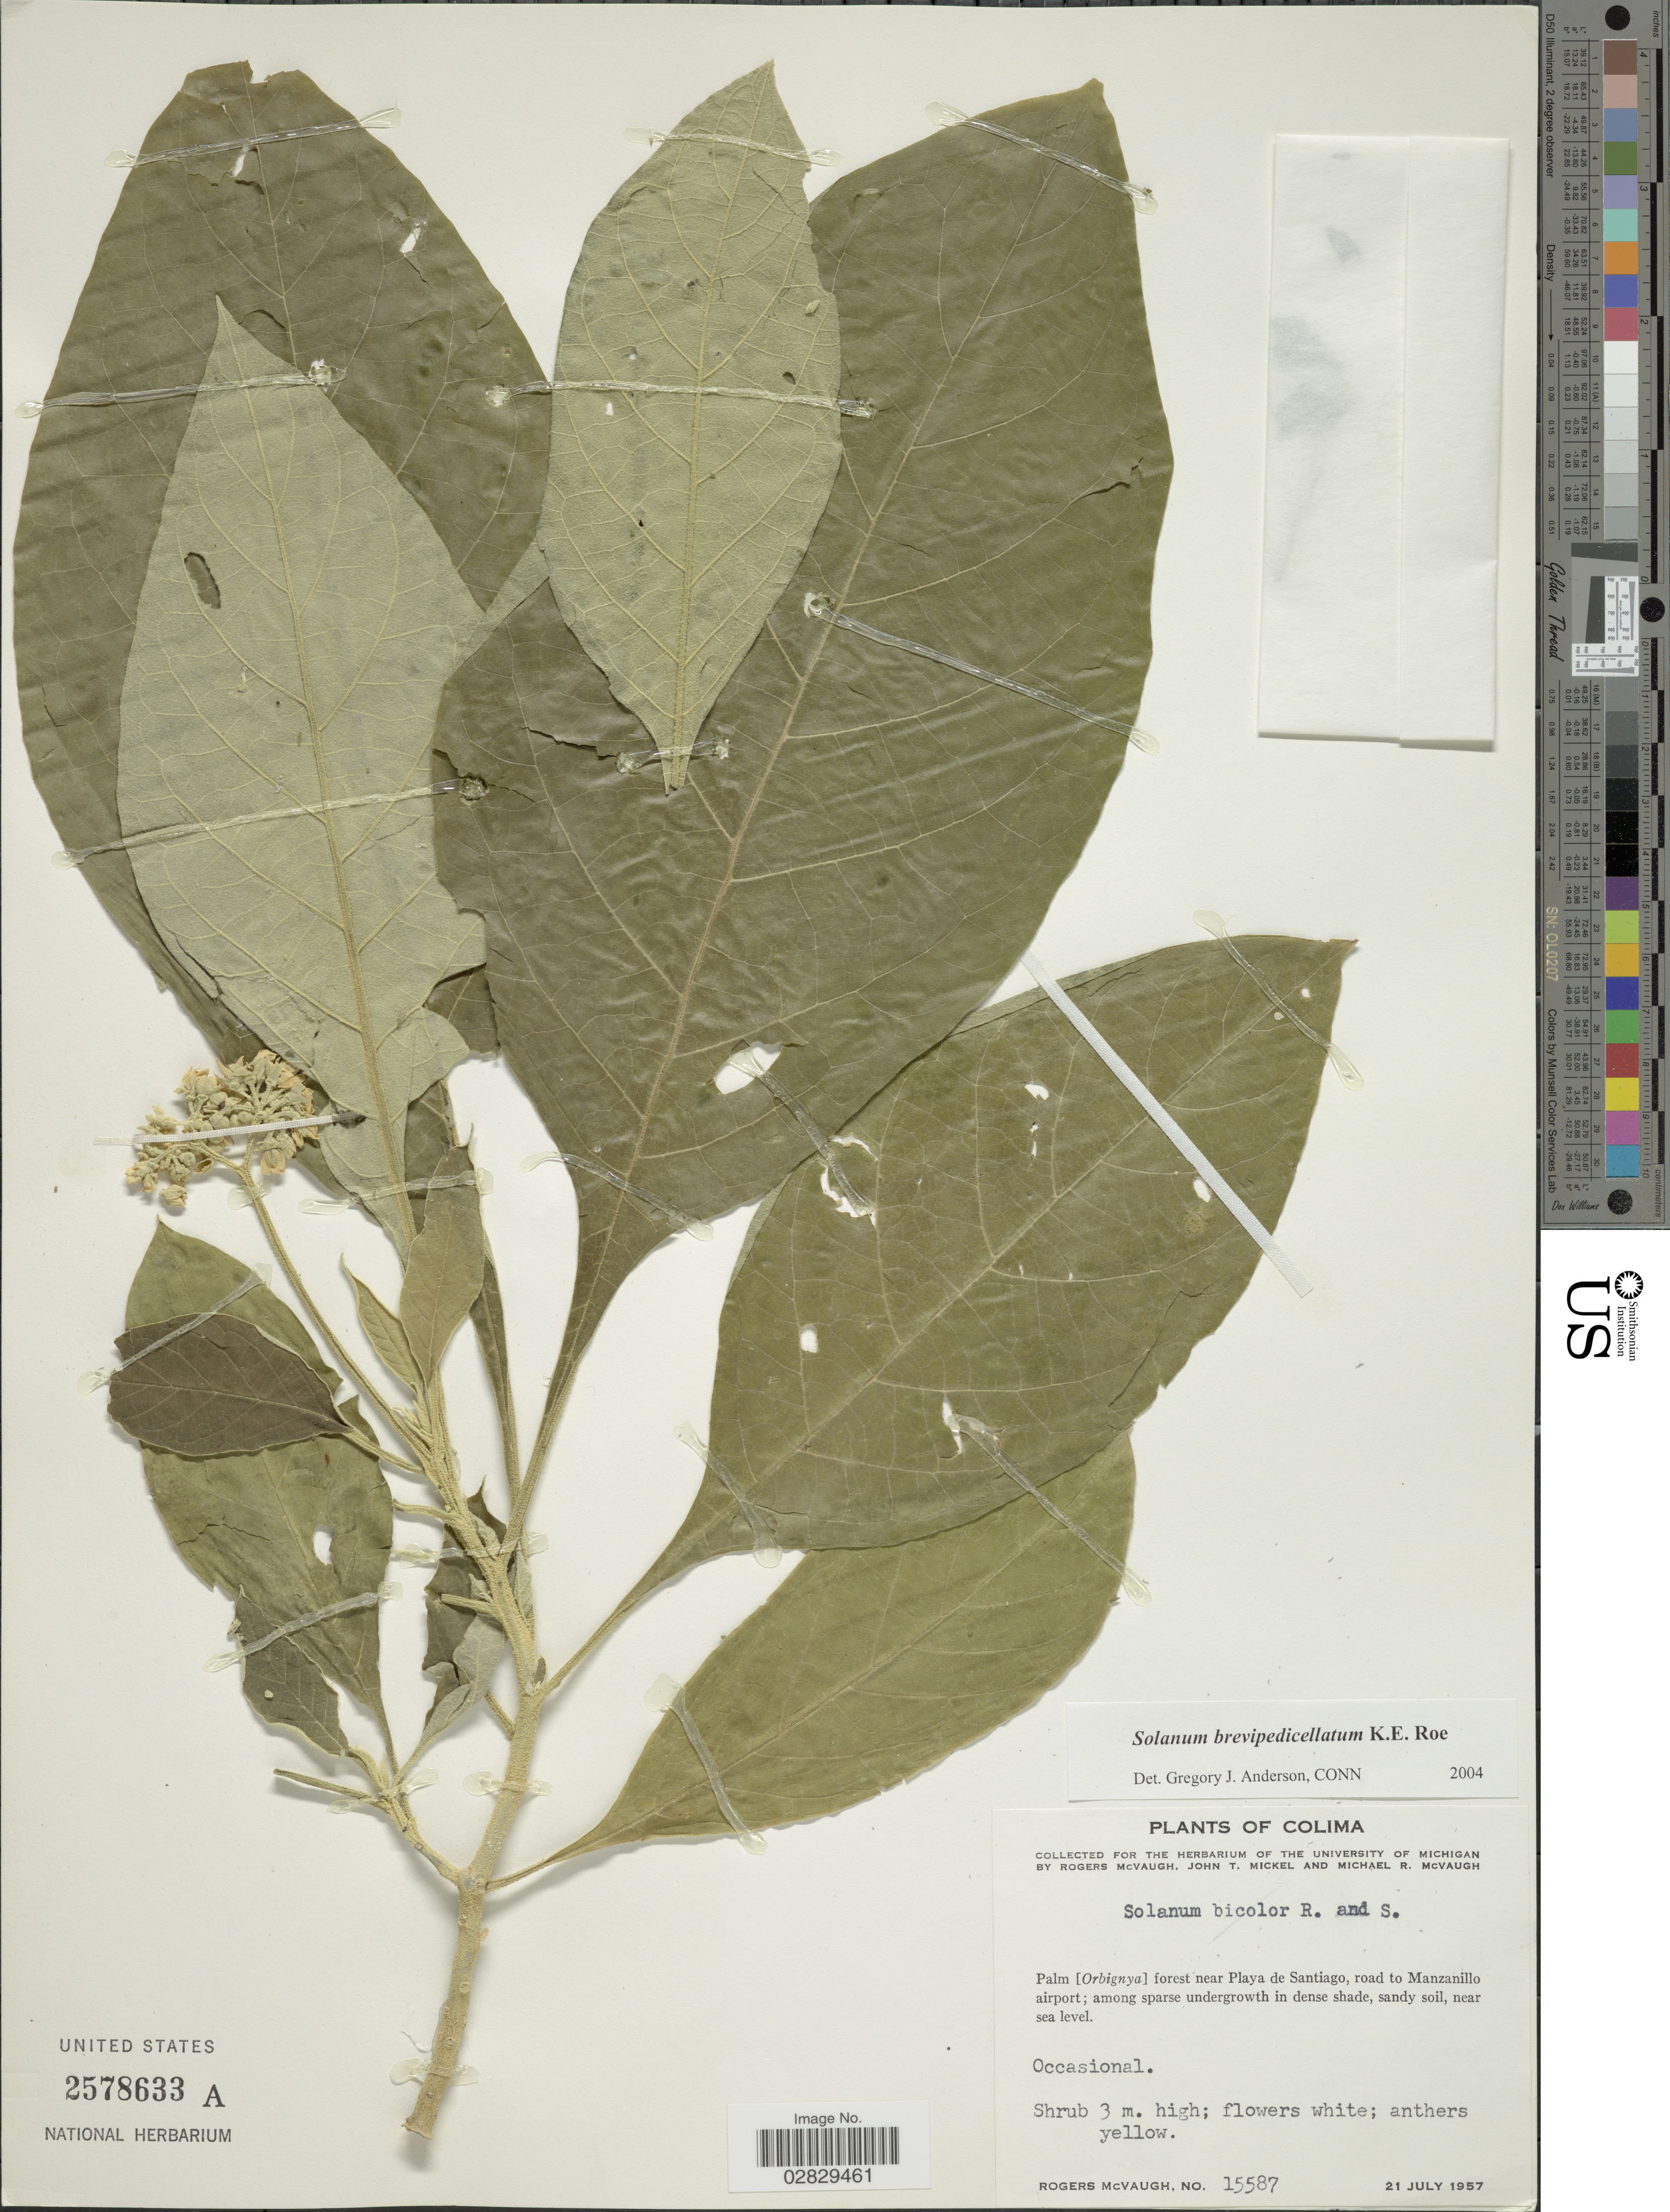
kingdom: Plantae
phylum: Tracheophyta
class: Magnoliopsida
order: Solanales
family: Solanaceae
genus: Solanum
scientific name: Solanum brevipedicellatum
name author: K.E. Roe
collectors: R. McVaugh, J. T. Mickel & M. R. McVaugh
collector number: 15587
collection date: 1957-07-21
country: Mexico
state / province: Colima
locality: Palm [Orbignya] forest near Playa de Santiago, road to Manzanillo airport.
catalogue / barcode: US 2578633A